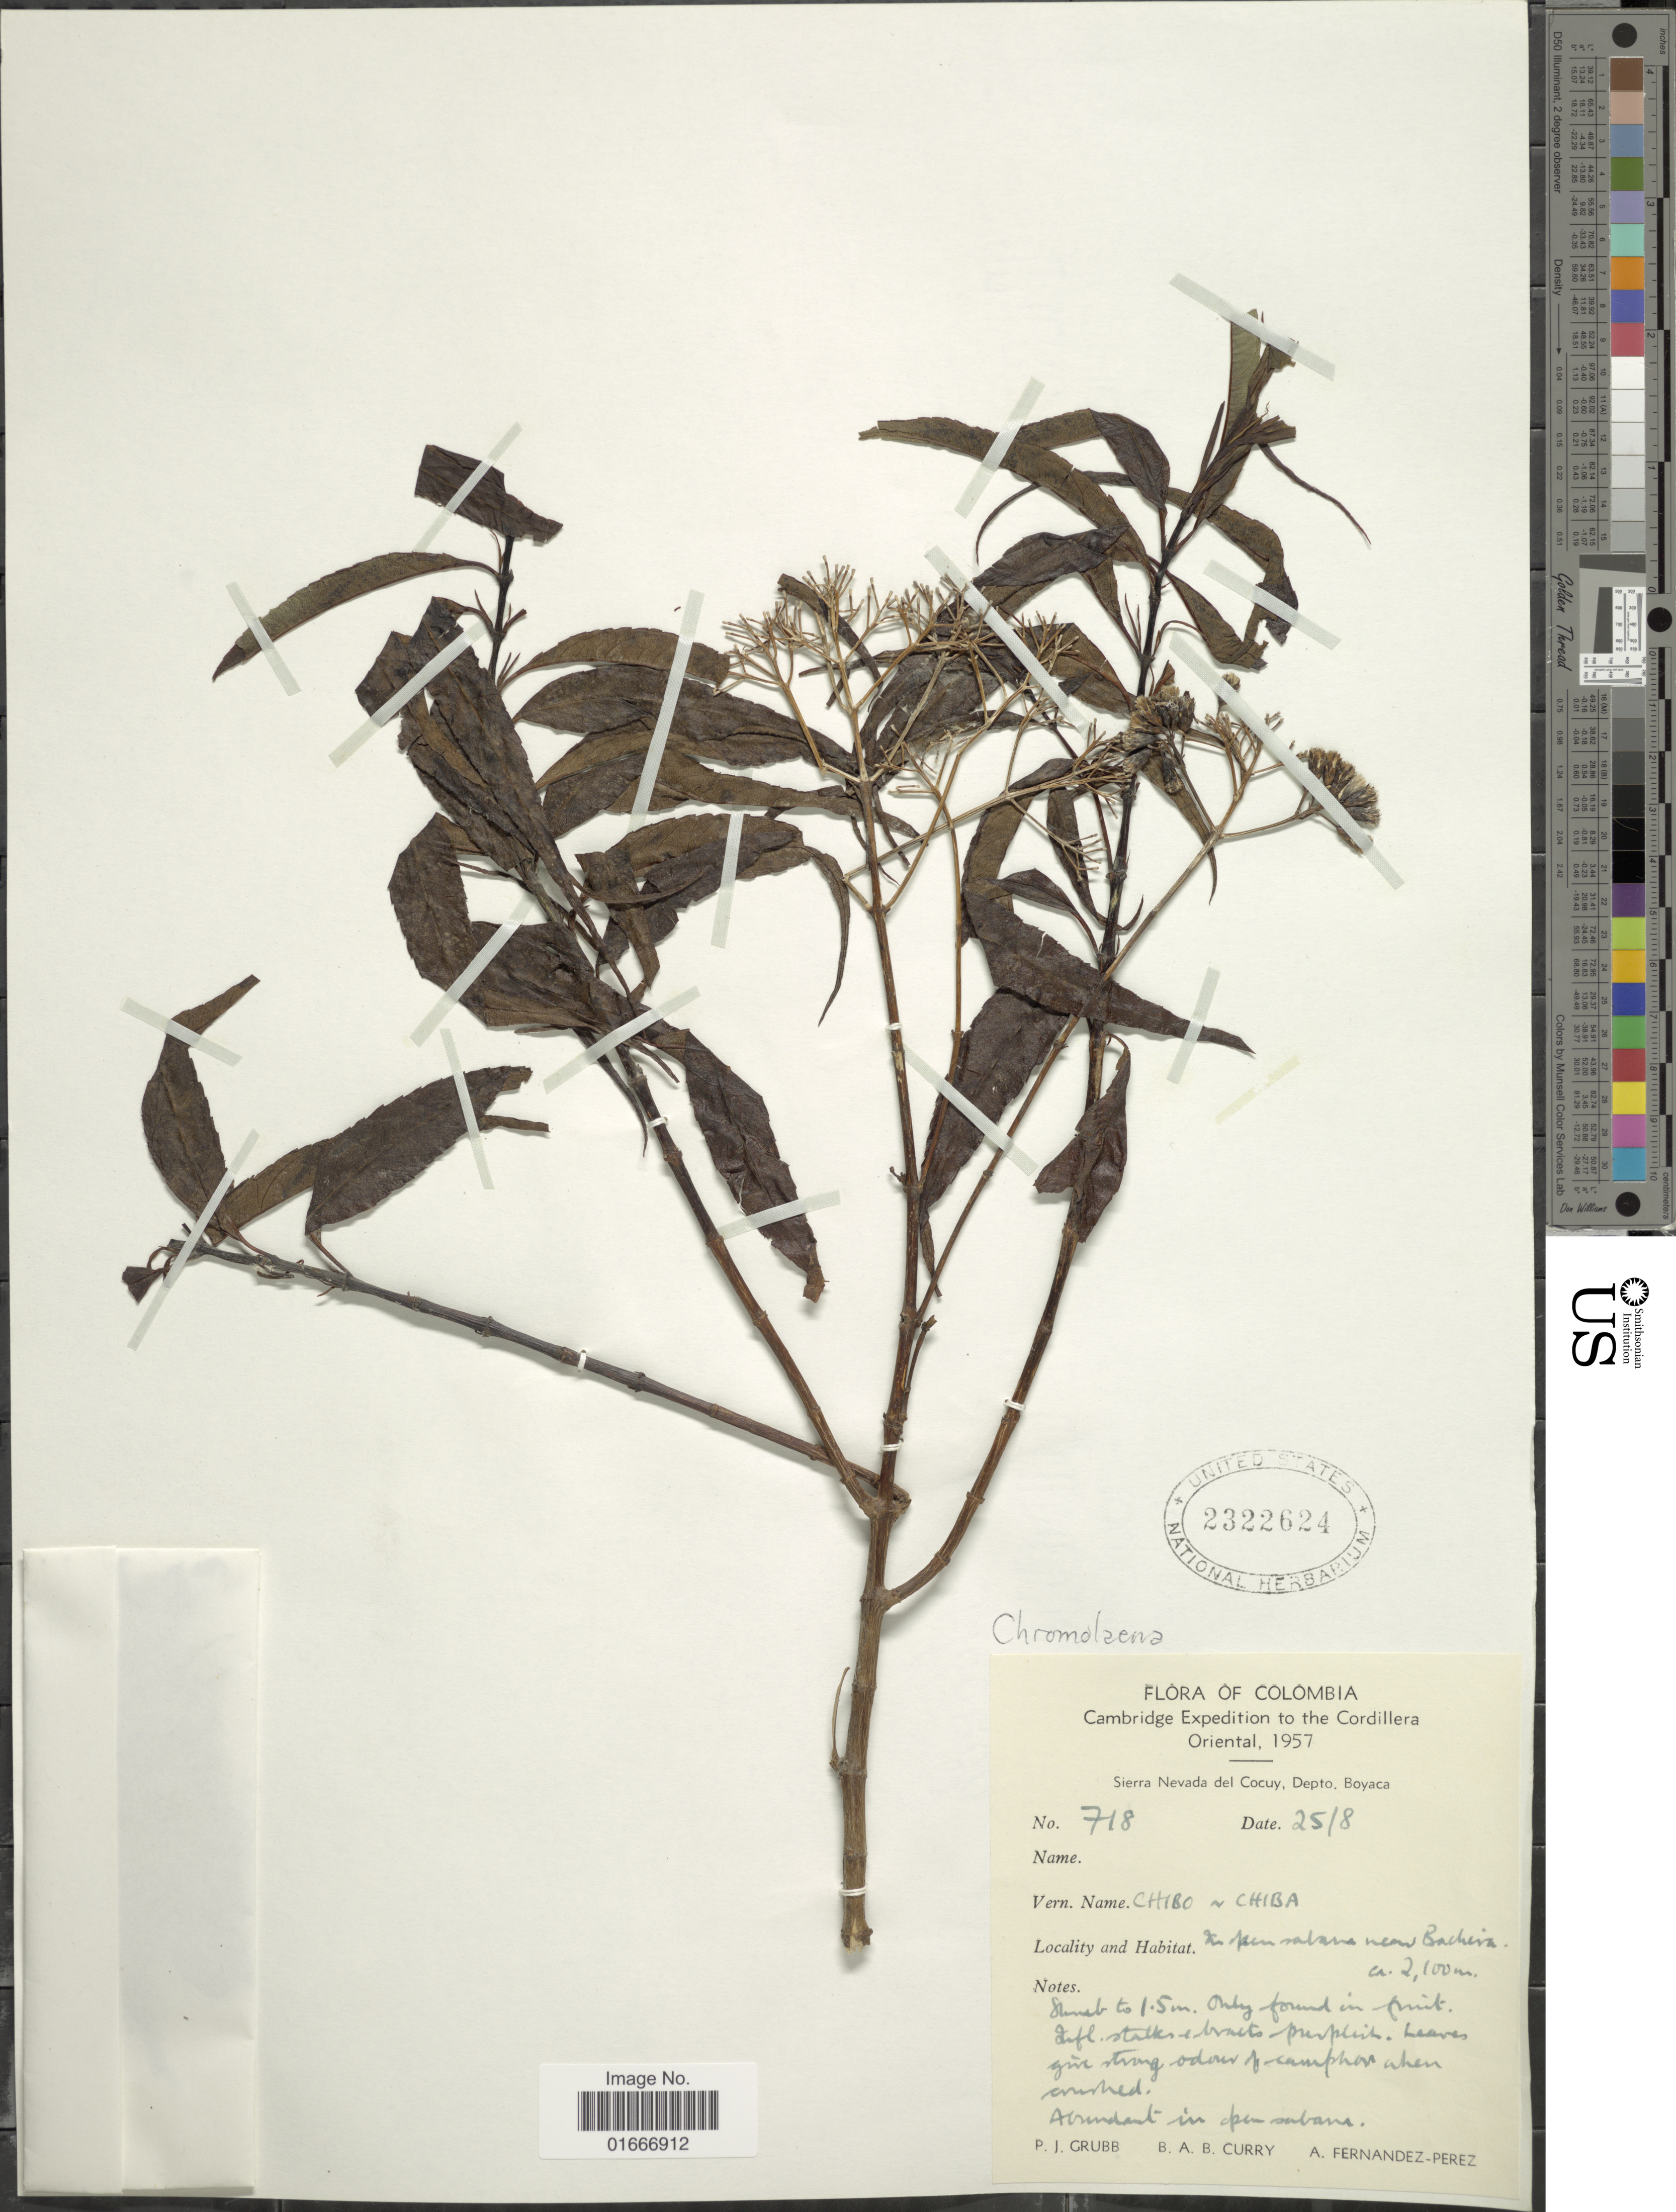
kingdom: Plantae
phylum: Tracheophyta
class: Magnoliopsida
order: Asterales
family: Asteraceae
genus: Chromolaena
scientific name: Chromolaena sp.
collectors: P. J. Grubb, B. Curry & A. Fernández-Pérez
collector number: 718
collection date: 1957-08-25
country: Colombia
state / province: Boyacá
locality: Colmbia. Sierra Nevada del Cocuy, Depto. Boyaca.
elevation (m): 2100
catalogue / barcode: US 2322624